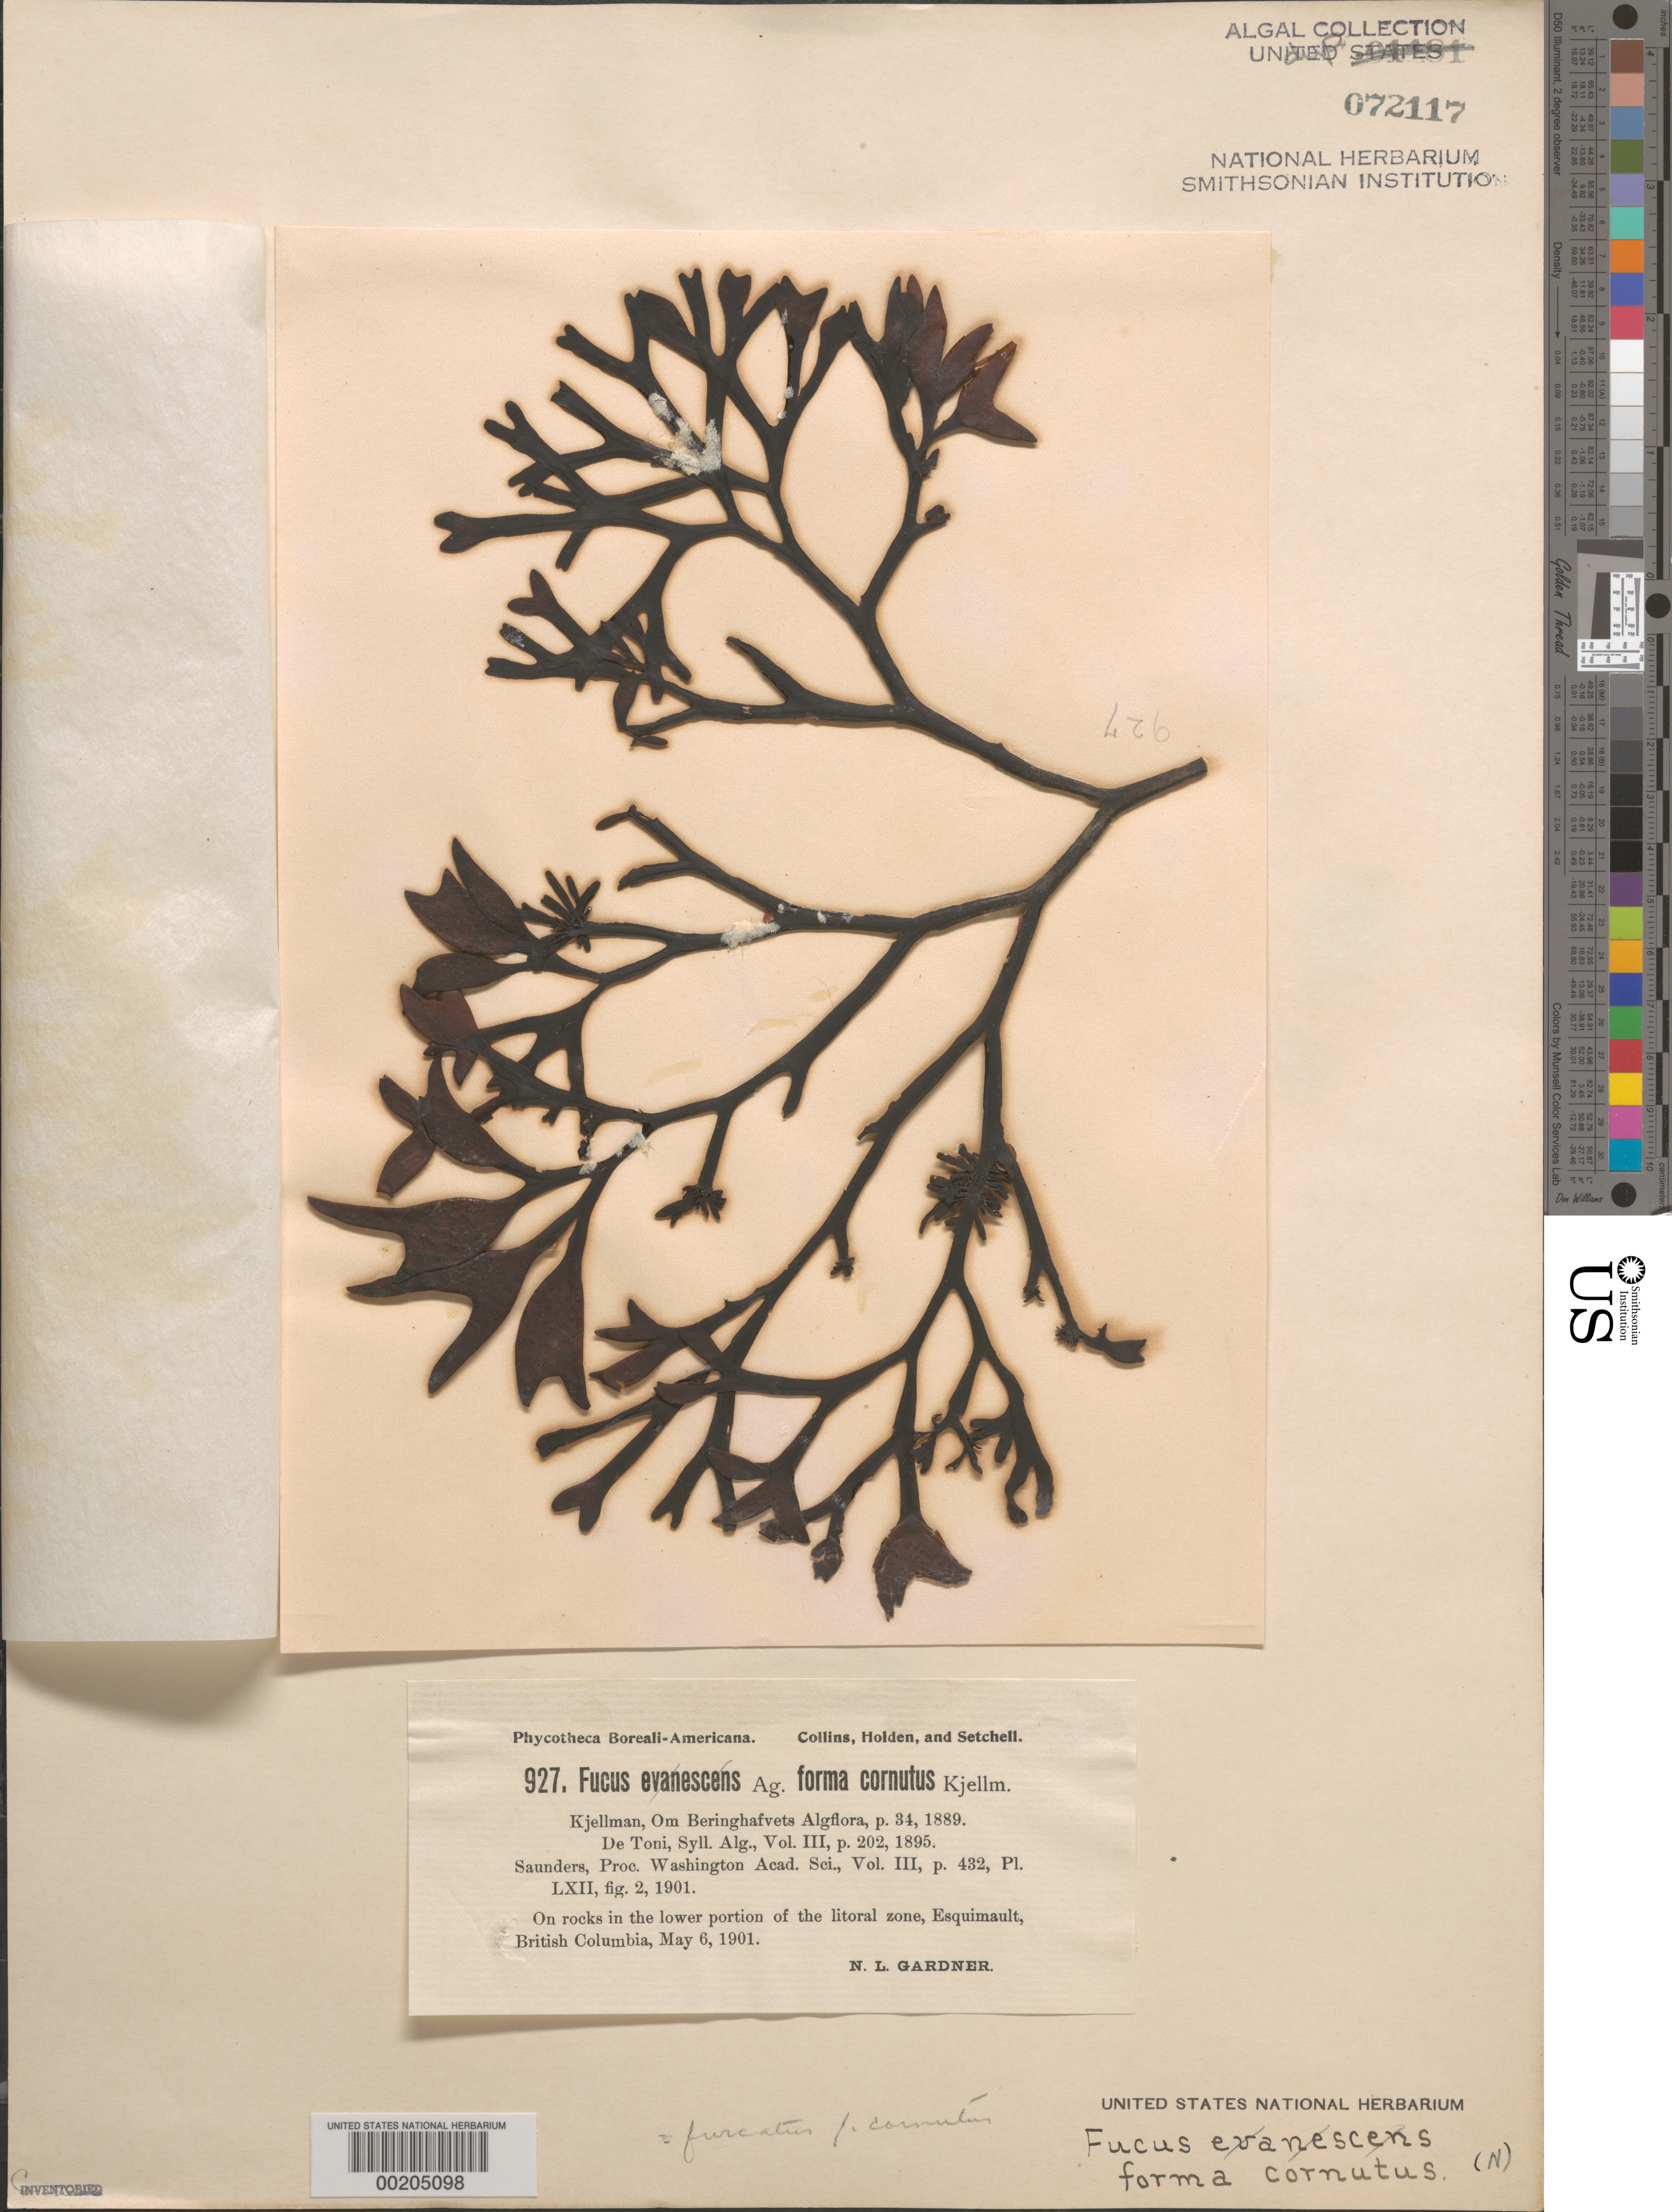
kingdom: Chromista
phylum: Ochrophyta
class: Phaeophyceae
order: Fucales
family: Fucaceae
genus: Fucus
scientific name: Fucus distichus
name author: L.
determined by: Algae name updating Project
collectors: N. Gardner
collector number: PB-A 927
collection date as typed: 06 May 1901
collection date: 1901-05-06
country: Canada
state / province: British Columbia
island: Vancouver Island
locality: Esquimalt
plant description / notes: Collins, Holden & Setchell, Phycotheca Boreali-Americana, as Fucus evanescens f. cornutus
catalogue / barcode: US 72117